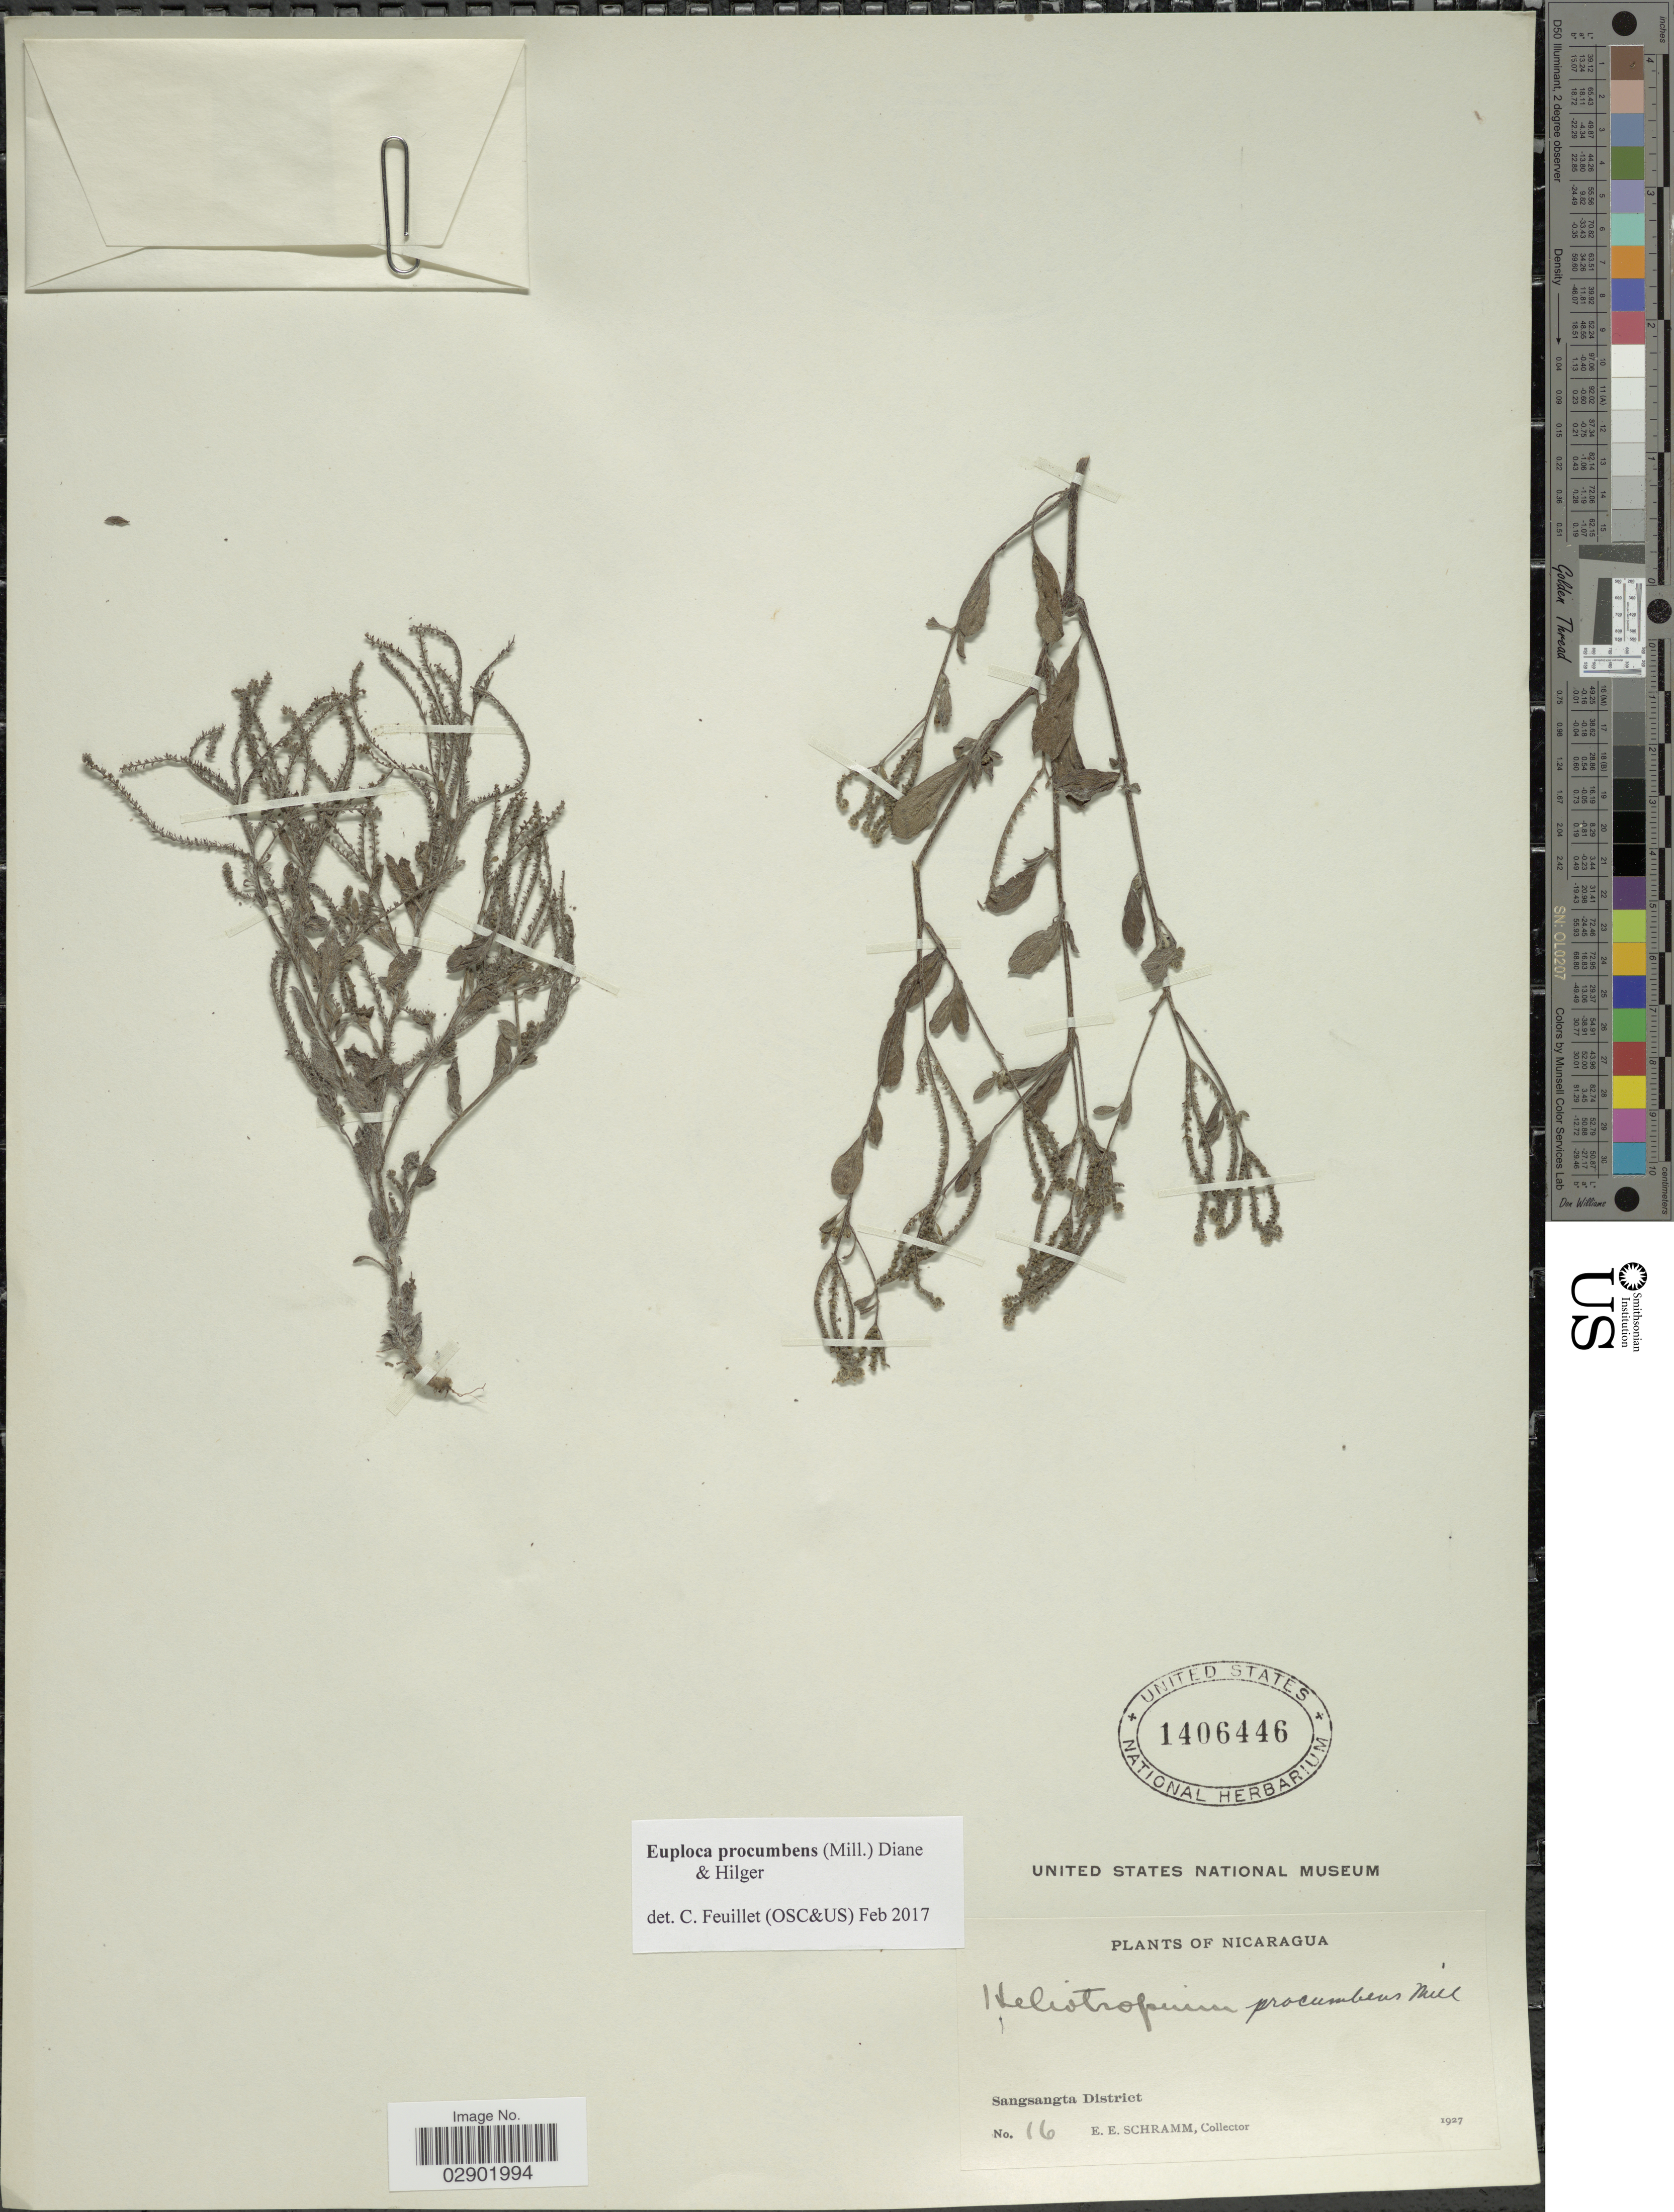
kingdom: Plantae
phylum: Tracheophyta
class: Magnoliopsida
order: Boraginales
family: Heliotropiaceae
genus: Euploca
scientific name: Euploca procumbens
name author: (Mill.) Diane & Hilger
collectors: E. Schramm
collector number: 16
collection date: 1927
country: Nicaragua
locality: Sangsangta District.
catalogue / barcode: US 1406446